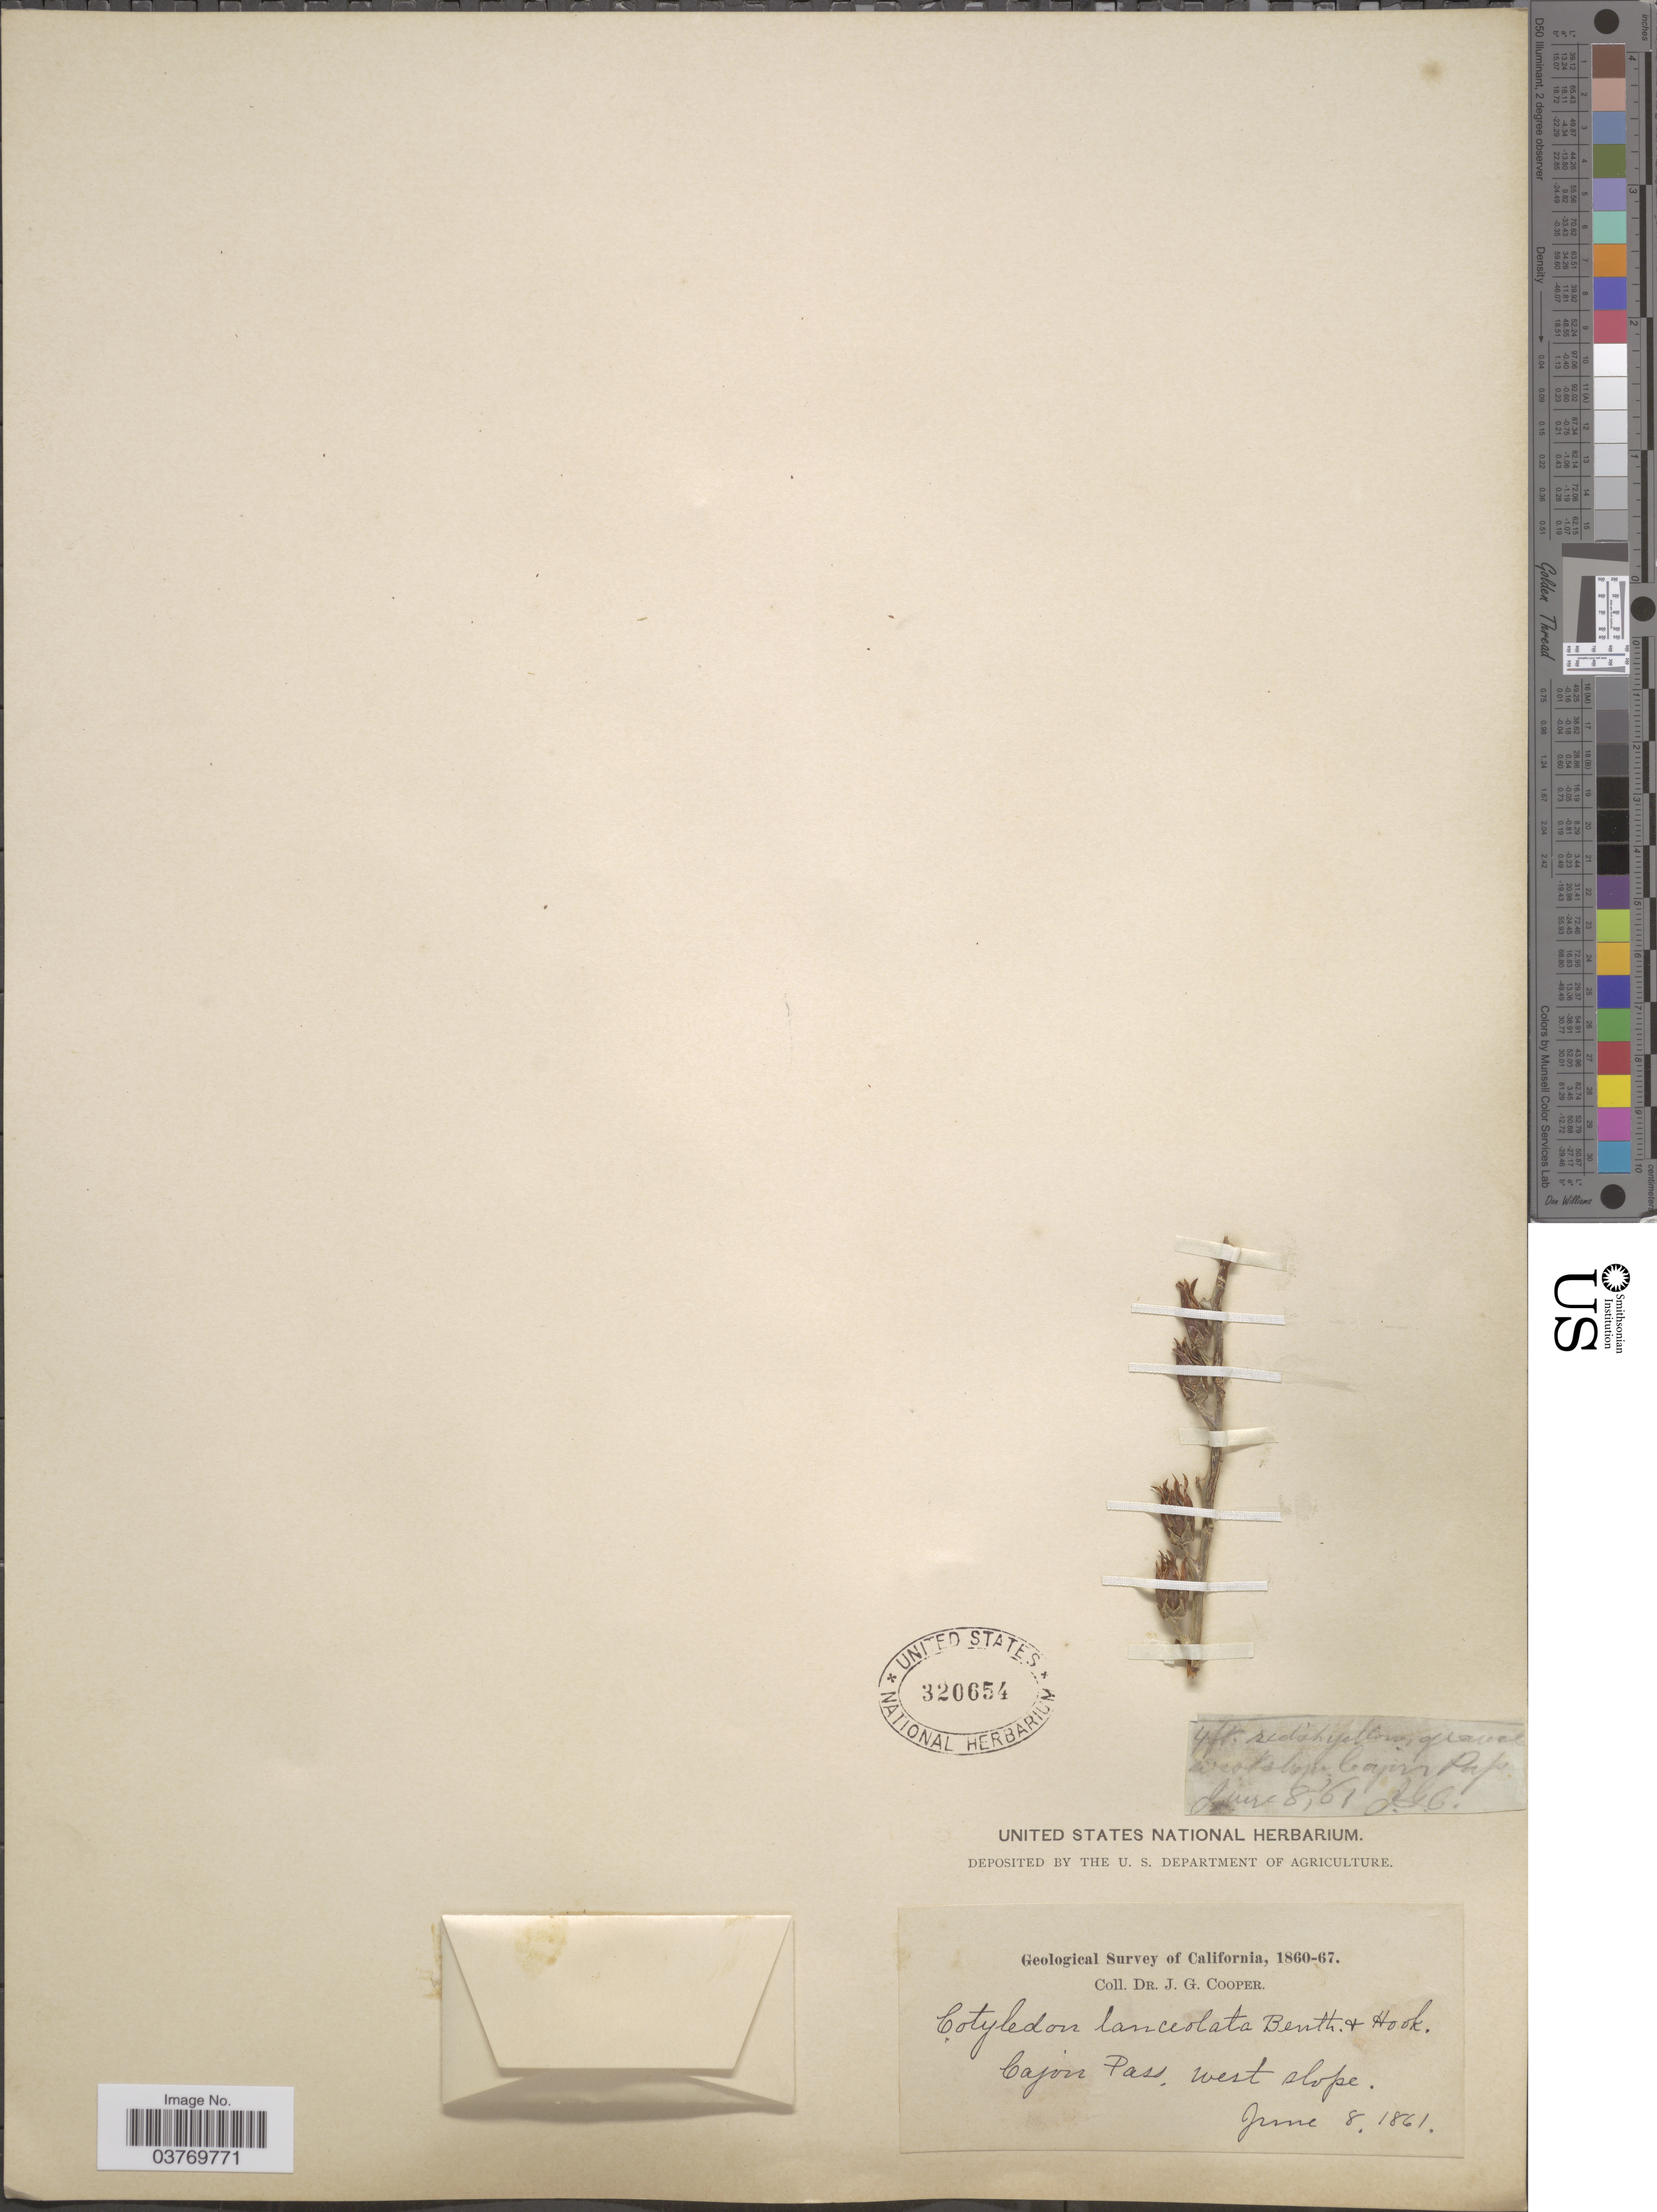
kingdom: Plantae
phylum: Tracheophyta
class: Magnoliopsida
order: Saxifragales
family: Crassulaceae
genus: Dudleya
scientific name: Dudleya lanceolata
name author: (Nutt.) Britton & Rose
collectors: J. G. Cooper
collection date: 1861-06-08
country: United States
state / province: California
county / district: San Bernardino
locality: Cajon Pass, west slope.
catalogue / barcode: US 320654